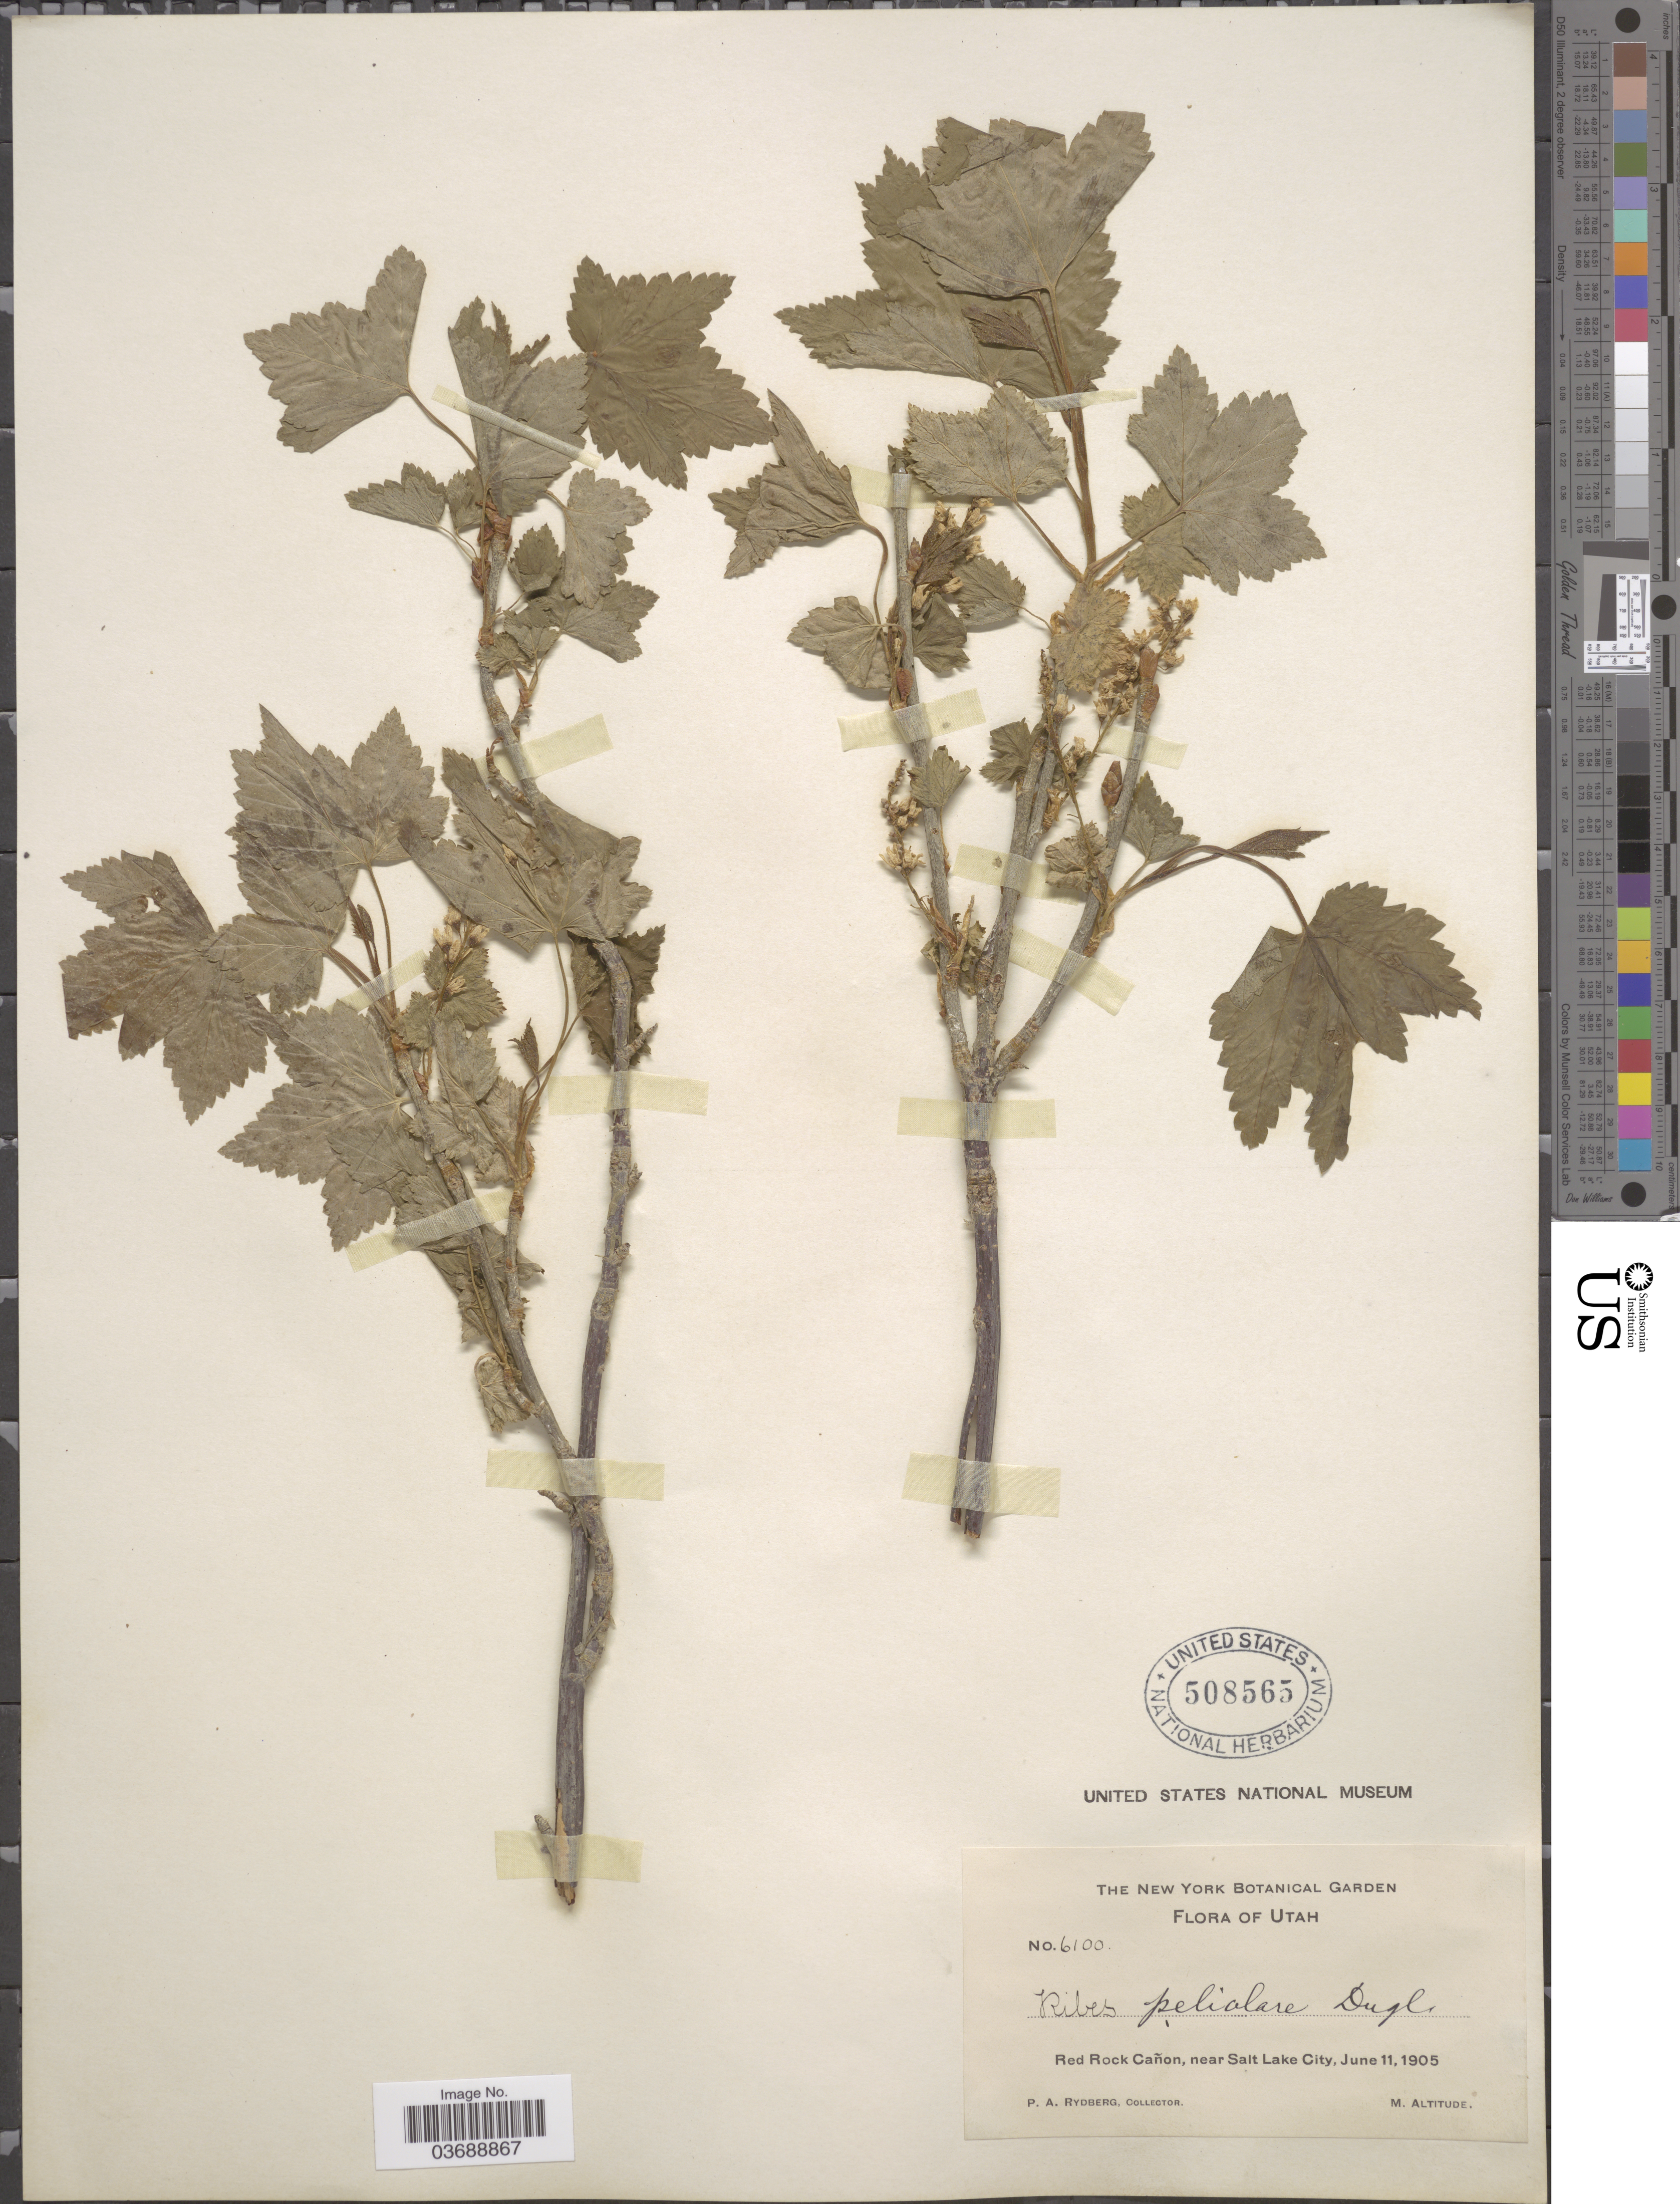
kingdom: Plantae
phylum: Tracheophyta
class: Magnoliopsida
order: Saxifragales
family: Grossulariaceae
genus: Ribes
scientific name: Ribes petiolare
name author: Douglas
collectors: P. A. Rydberg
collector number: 6100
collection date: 1905-06-11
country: United States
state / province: Utah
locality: Red Rock Cañon, near Salt Lake City.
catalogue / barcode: US 508565